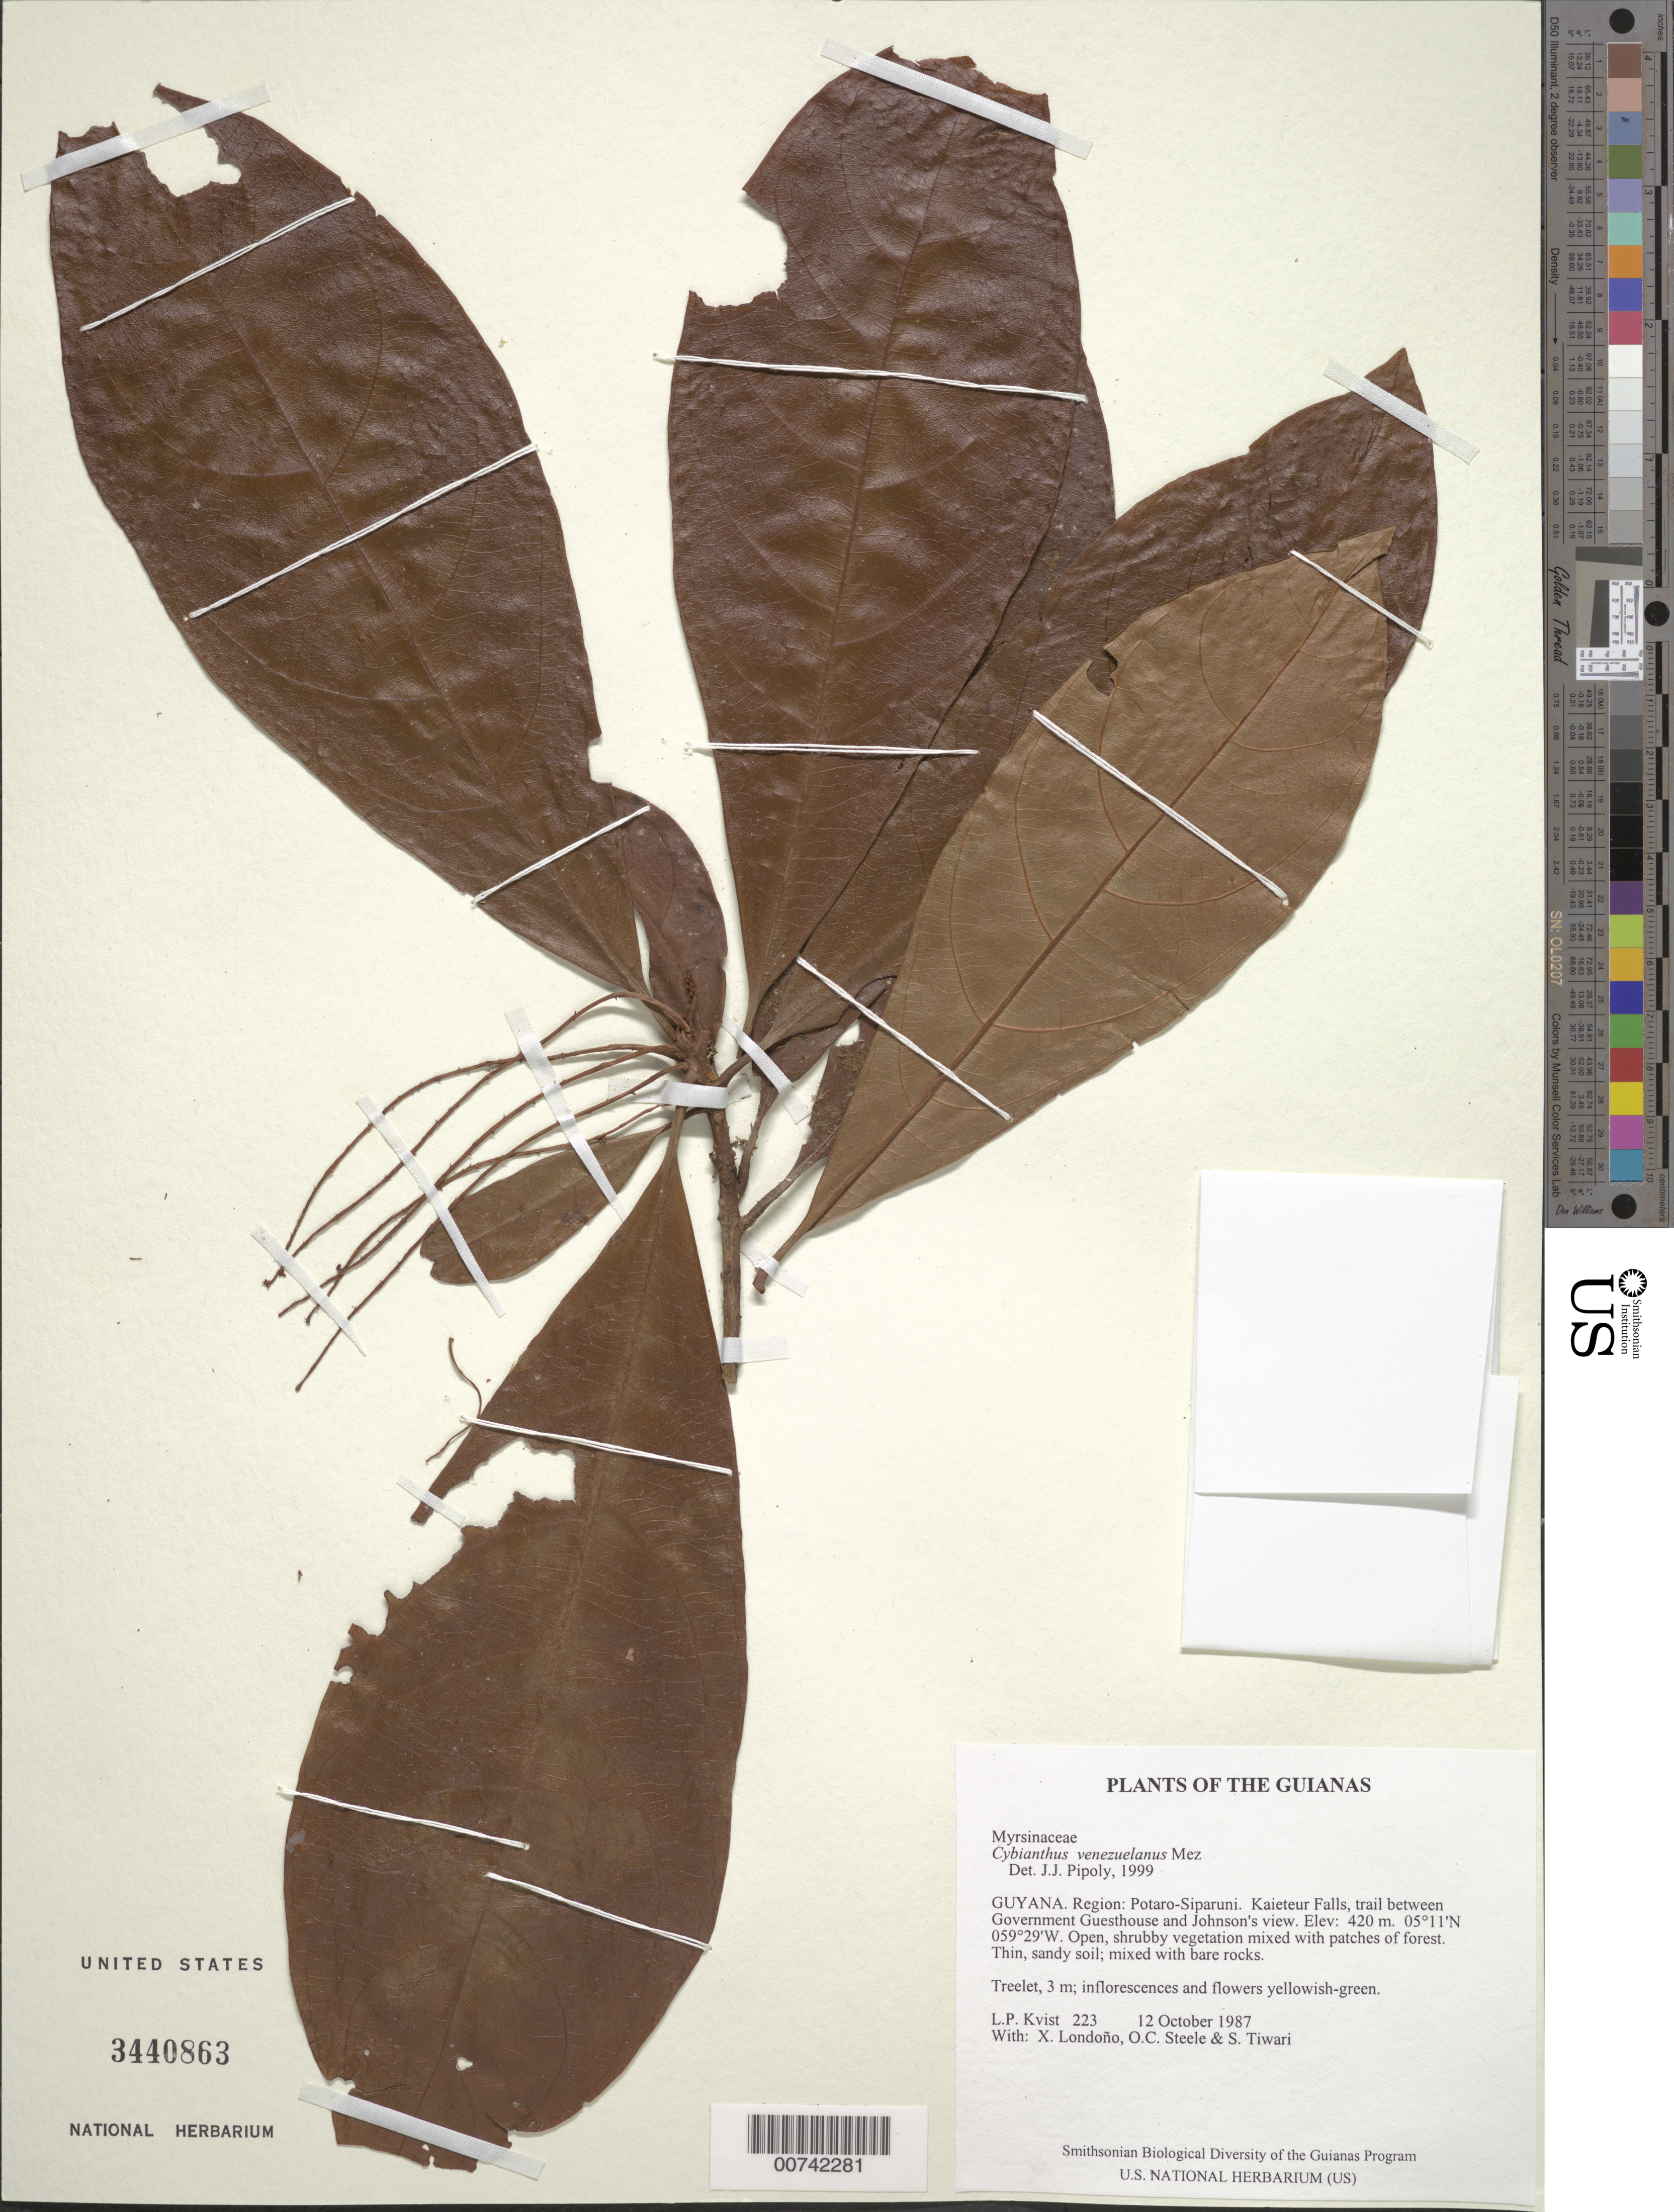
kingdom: Plantae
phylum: Tracheophyta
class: Magnoliopsida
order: Ericales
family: Primulaceae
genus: Cybianthus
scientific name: Cybianthus venezuelanus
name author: Mez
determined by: Pipoly, J. J., III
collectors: L. P. Kvist, X. Londoño, O. C. Steele & S. Tiwari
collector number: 223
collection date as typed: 12 October 1987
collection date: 1987-10-12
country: Guyana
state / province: Potaro-Siparuni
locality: Kaieteur Falls, trail between Government Guesthouse and Johnson's view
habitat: Open, shrubby vegetation mixed with patches of forest. Thin, sandy soil; mixed with bare rocks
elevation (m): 420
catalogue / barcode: US 3440863